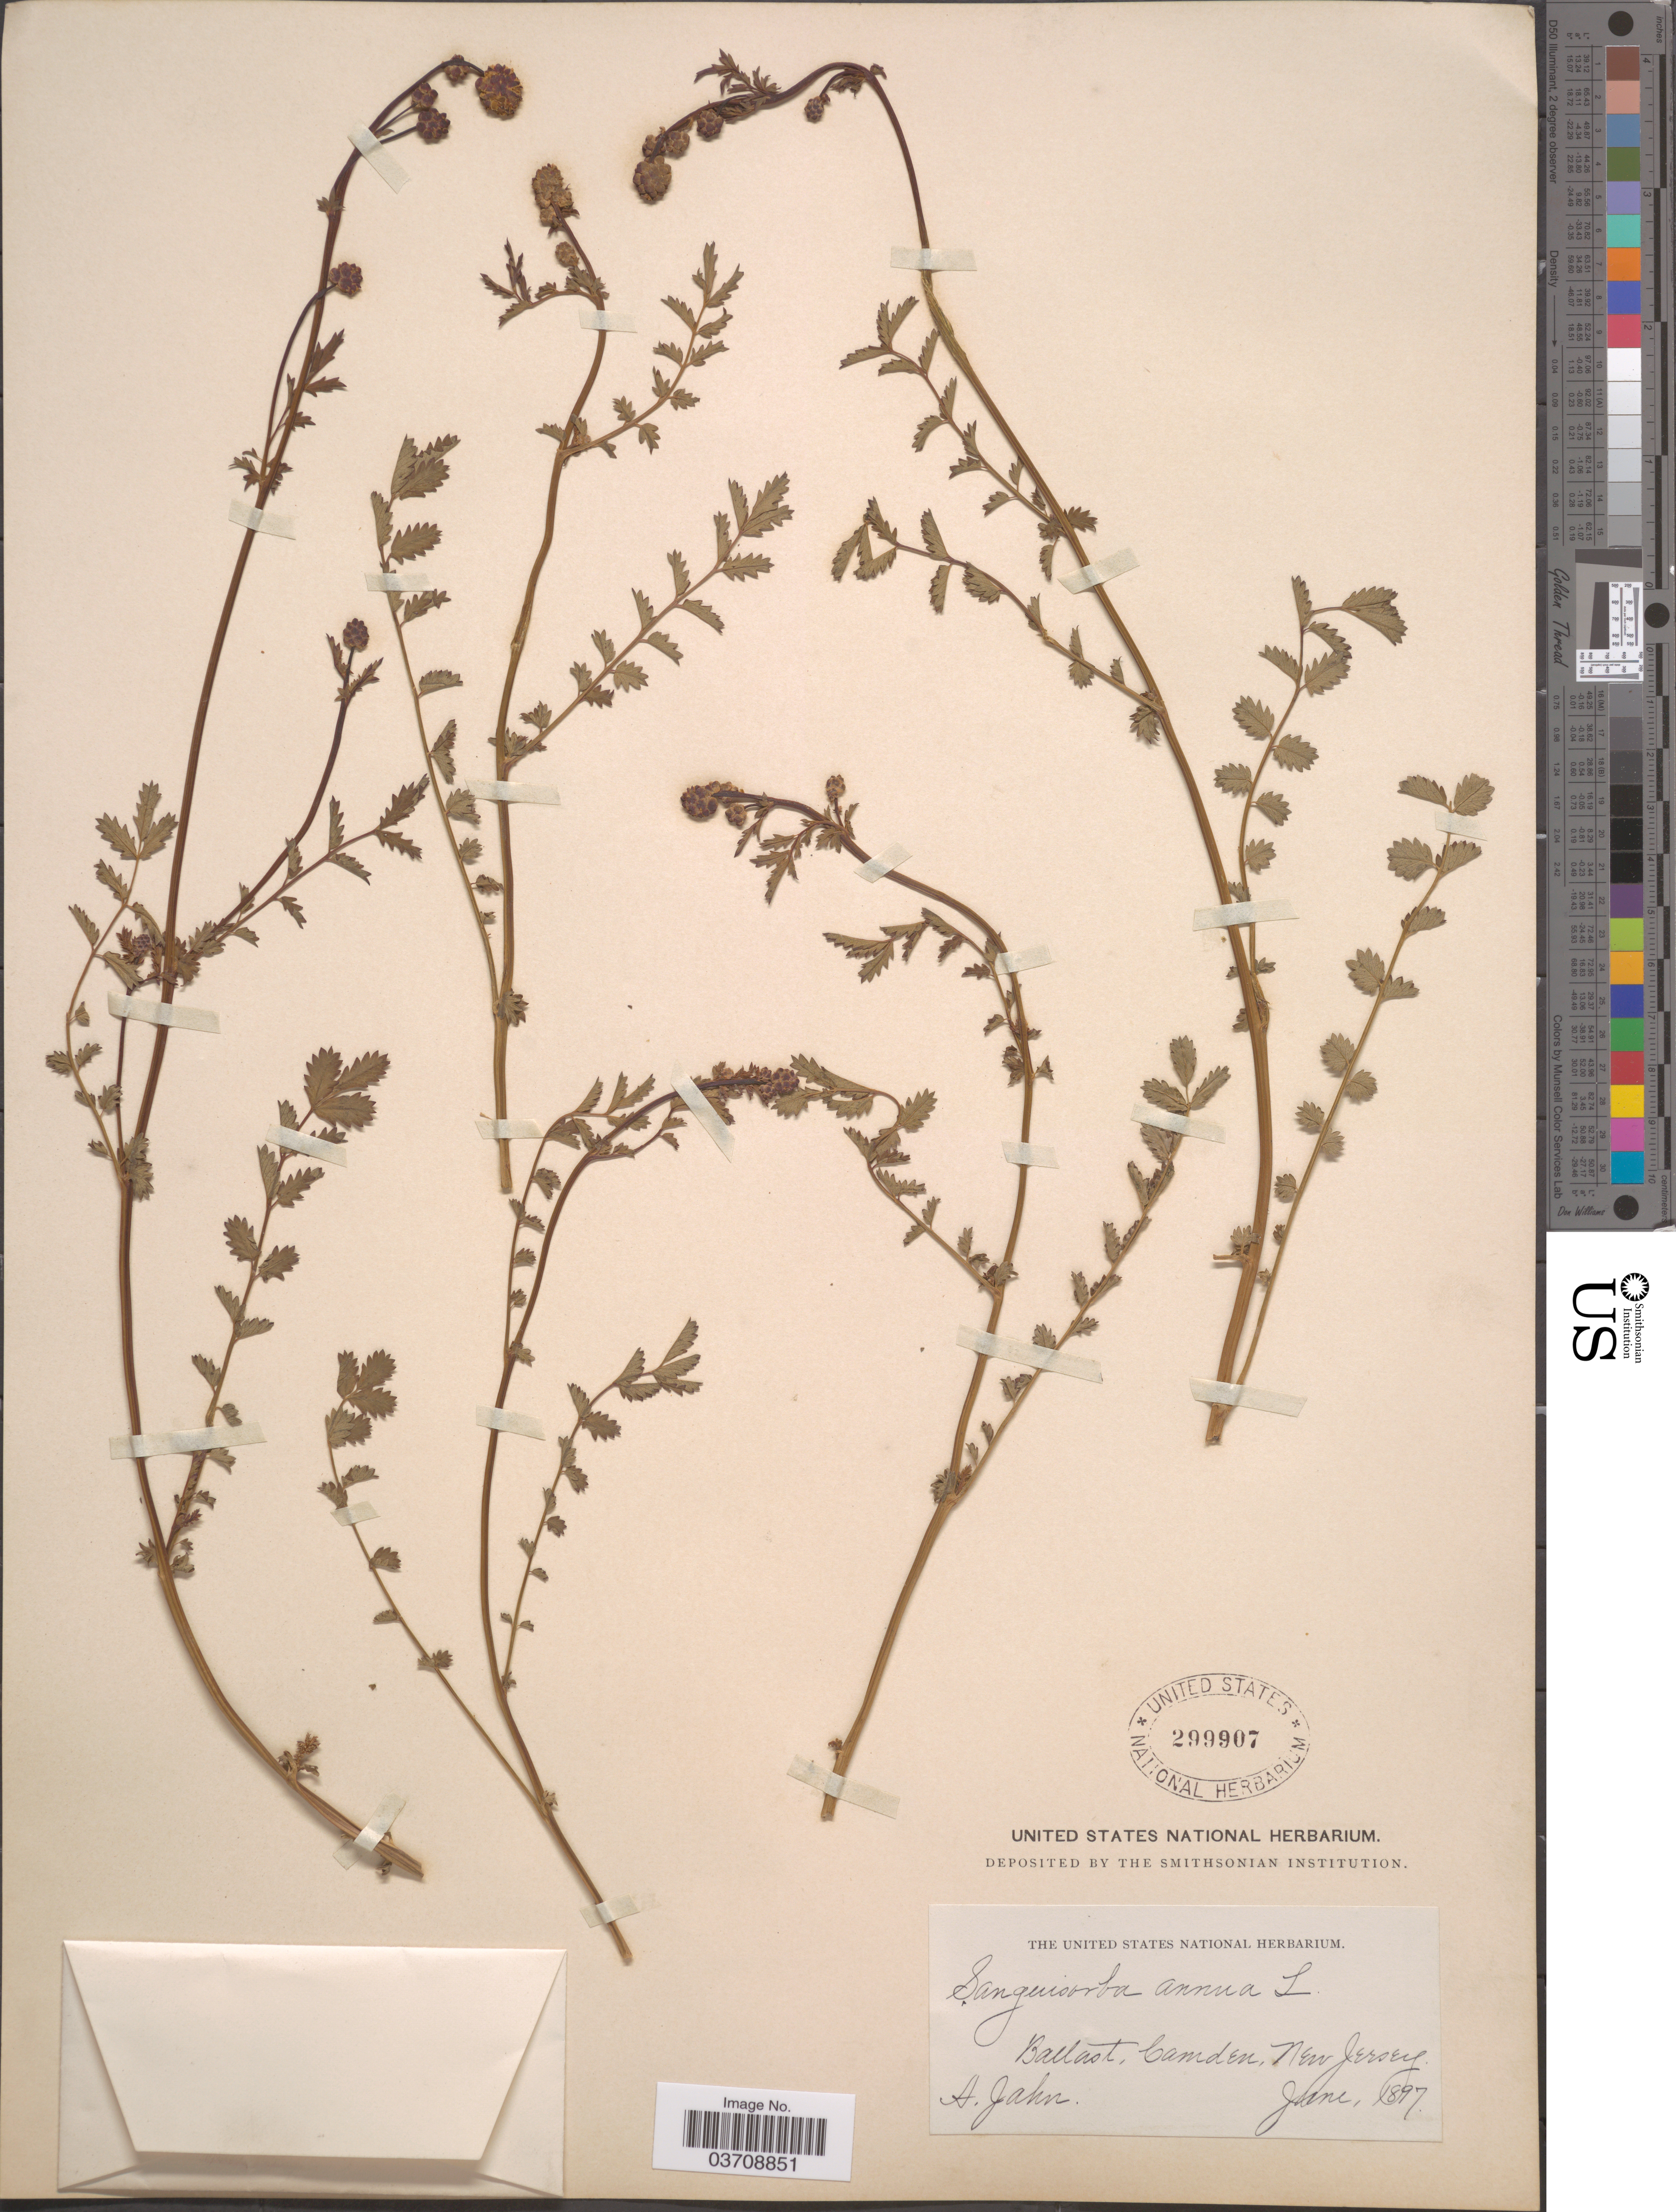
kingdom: Plantae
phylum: Tracheophyta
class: Magnoliopsida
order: Rosales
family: Rosaceae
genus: Sanguisorba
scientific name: Sanguisorba minor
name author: Scop.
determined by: Strong, Mark T., (BOT), Smithsonian Institution - National Museum of Natural History (UNITED STATES)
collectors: A. Jahn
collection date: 1897-06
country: United States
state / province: New Jersey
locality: Ballast, Camden.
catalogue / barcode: US 299907